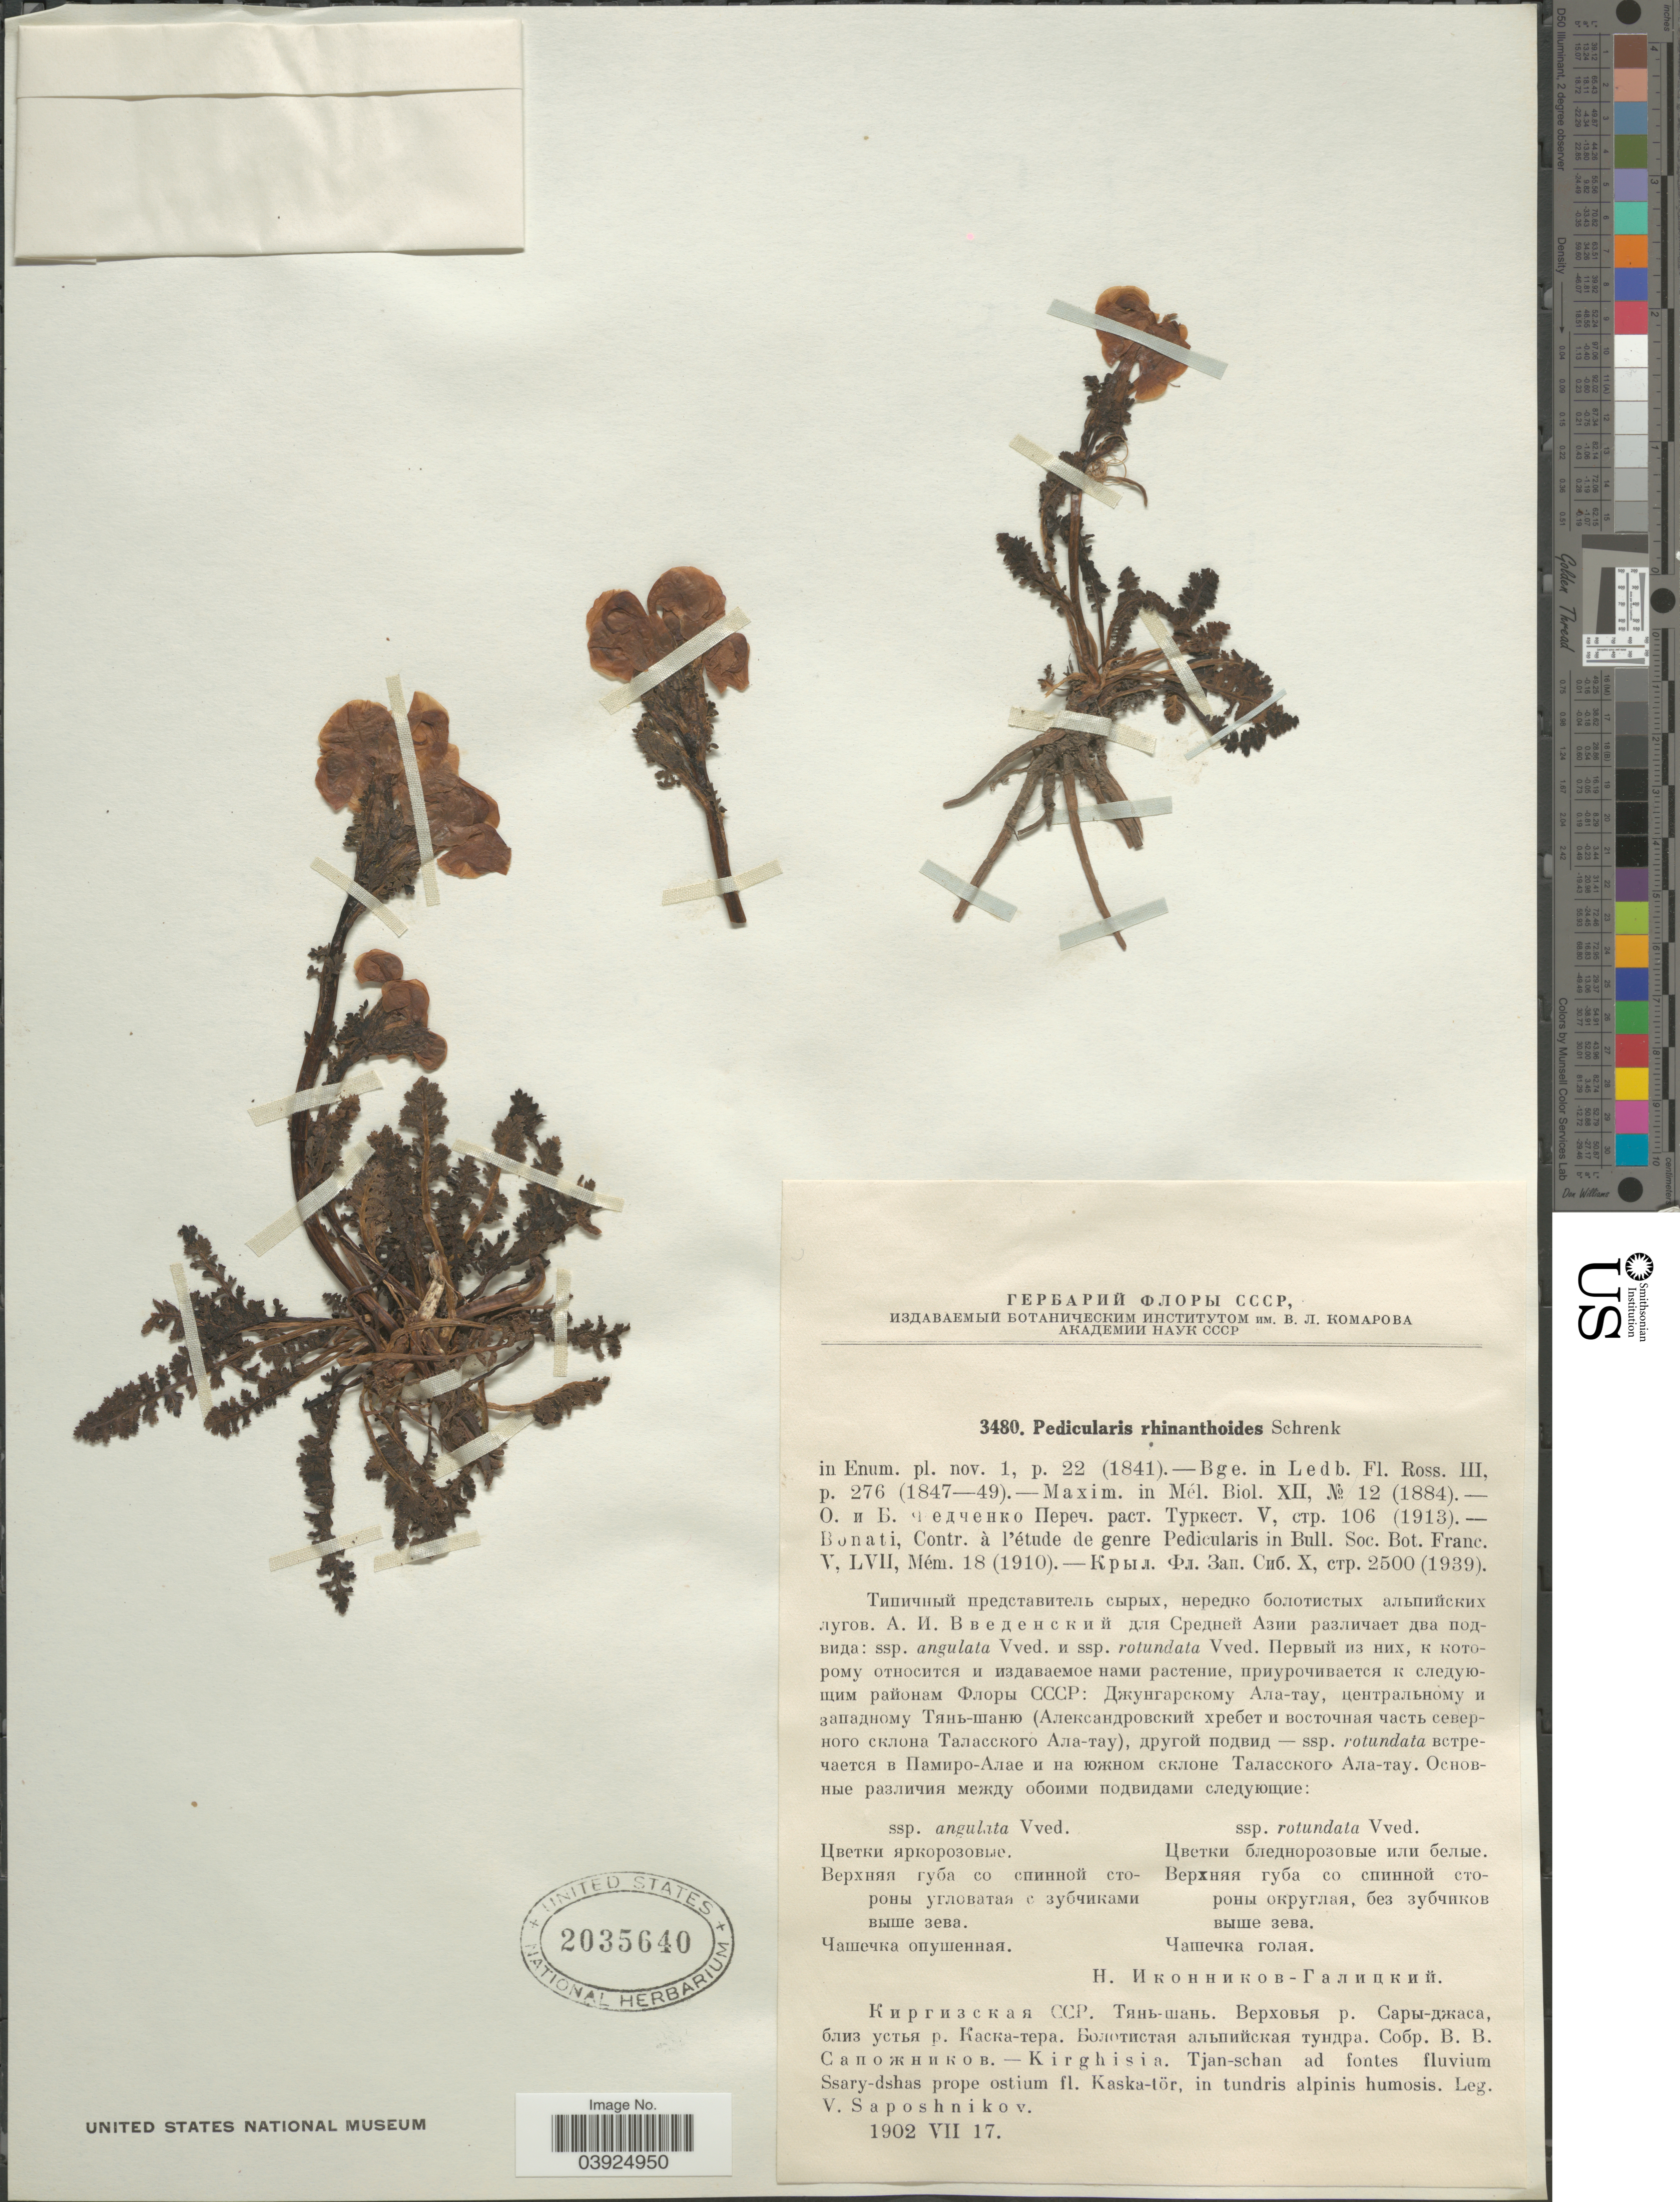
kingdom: Plantae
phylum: Tracheophyta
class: Magnoliopsida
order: Lamiales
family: Orobanchaceae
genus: Pedicularis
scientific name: Pedicularis rhinanthoides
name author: Schrenk ex Fisch. & C.A. Mey.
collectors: V. Saposhnikov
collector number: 3480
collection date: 1902-07-17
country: Kyrgyzstan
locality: Kirghisia. Tjan-schan ad fontes fluvium Ssary-dshas prope ostium fl. Kaska-tör, in tundris alpinis humosis.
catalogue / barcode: US 2035640